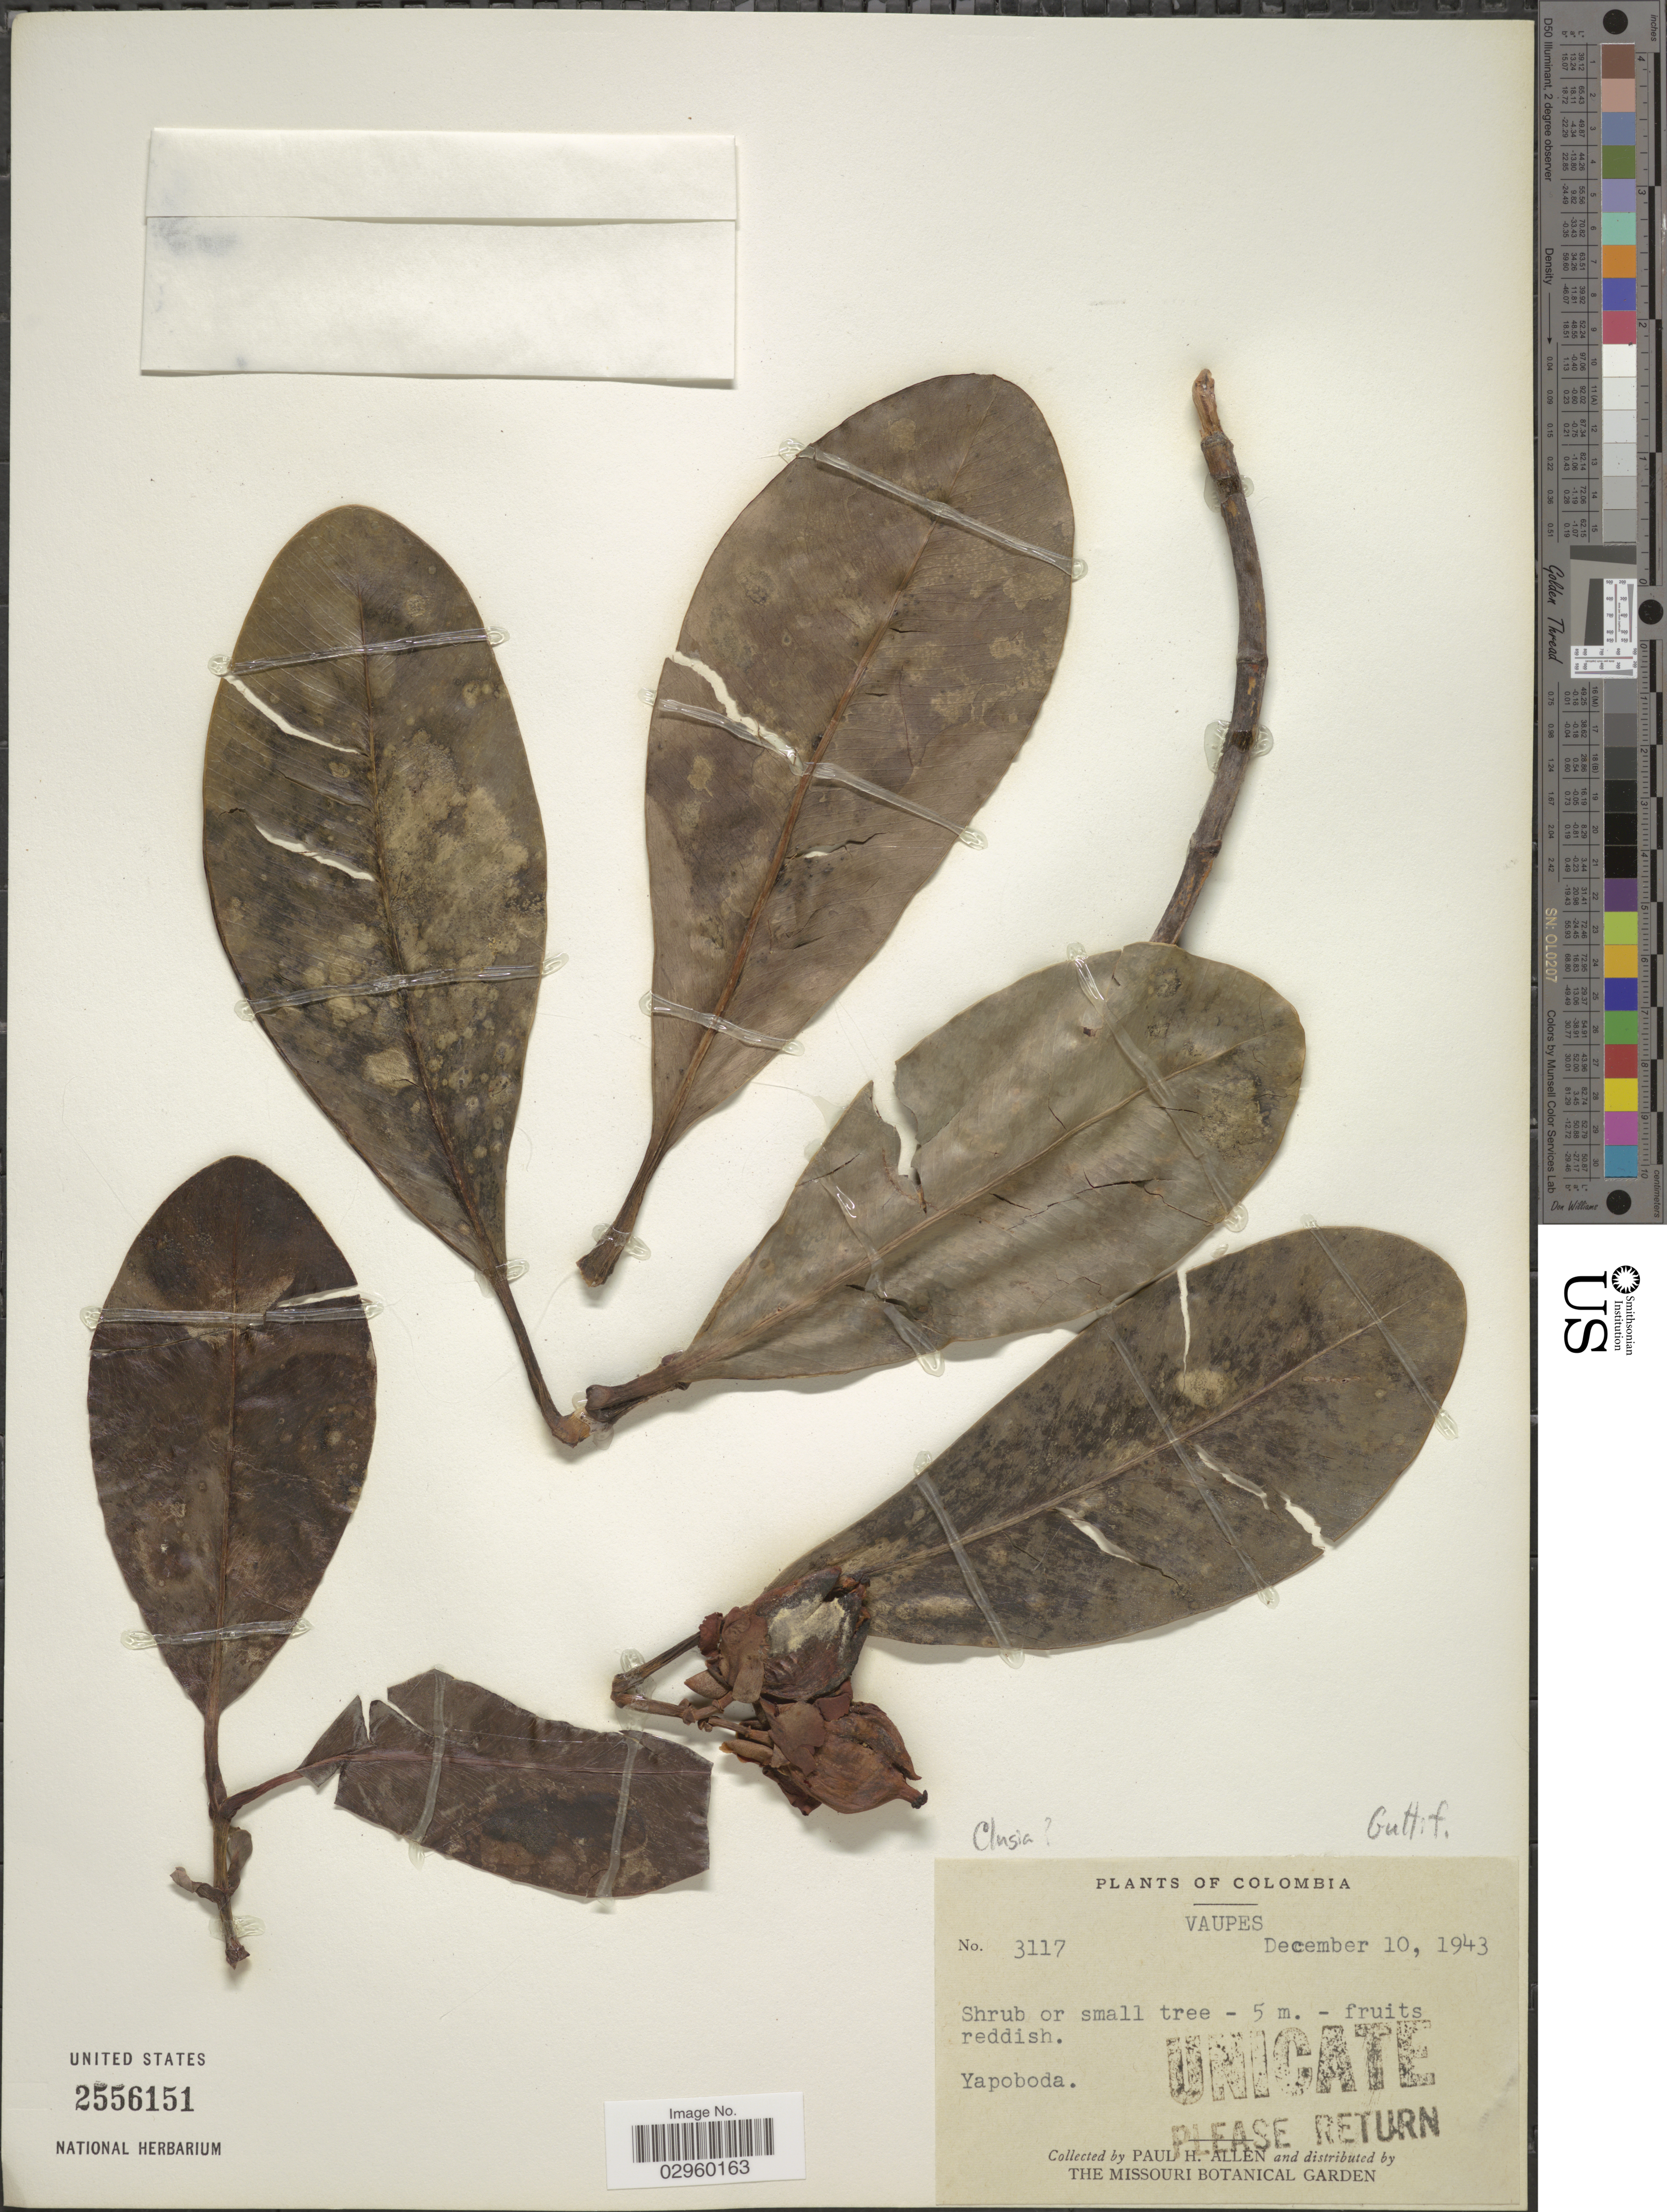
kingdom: Plantae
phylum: Tracheophyta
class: Magnoliopsida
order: Malpighiales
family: Clusiaceae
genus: Clusia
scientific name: Clusia sp.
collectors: P. H. Allen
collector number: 3117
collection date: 1943-12-10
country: Colombia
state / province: Vaupés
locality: Yapoboda.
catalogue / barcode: US 2556151